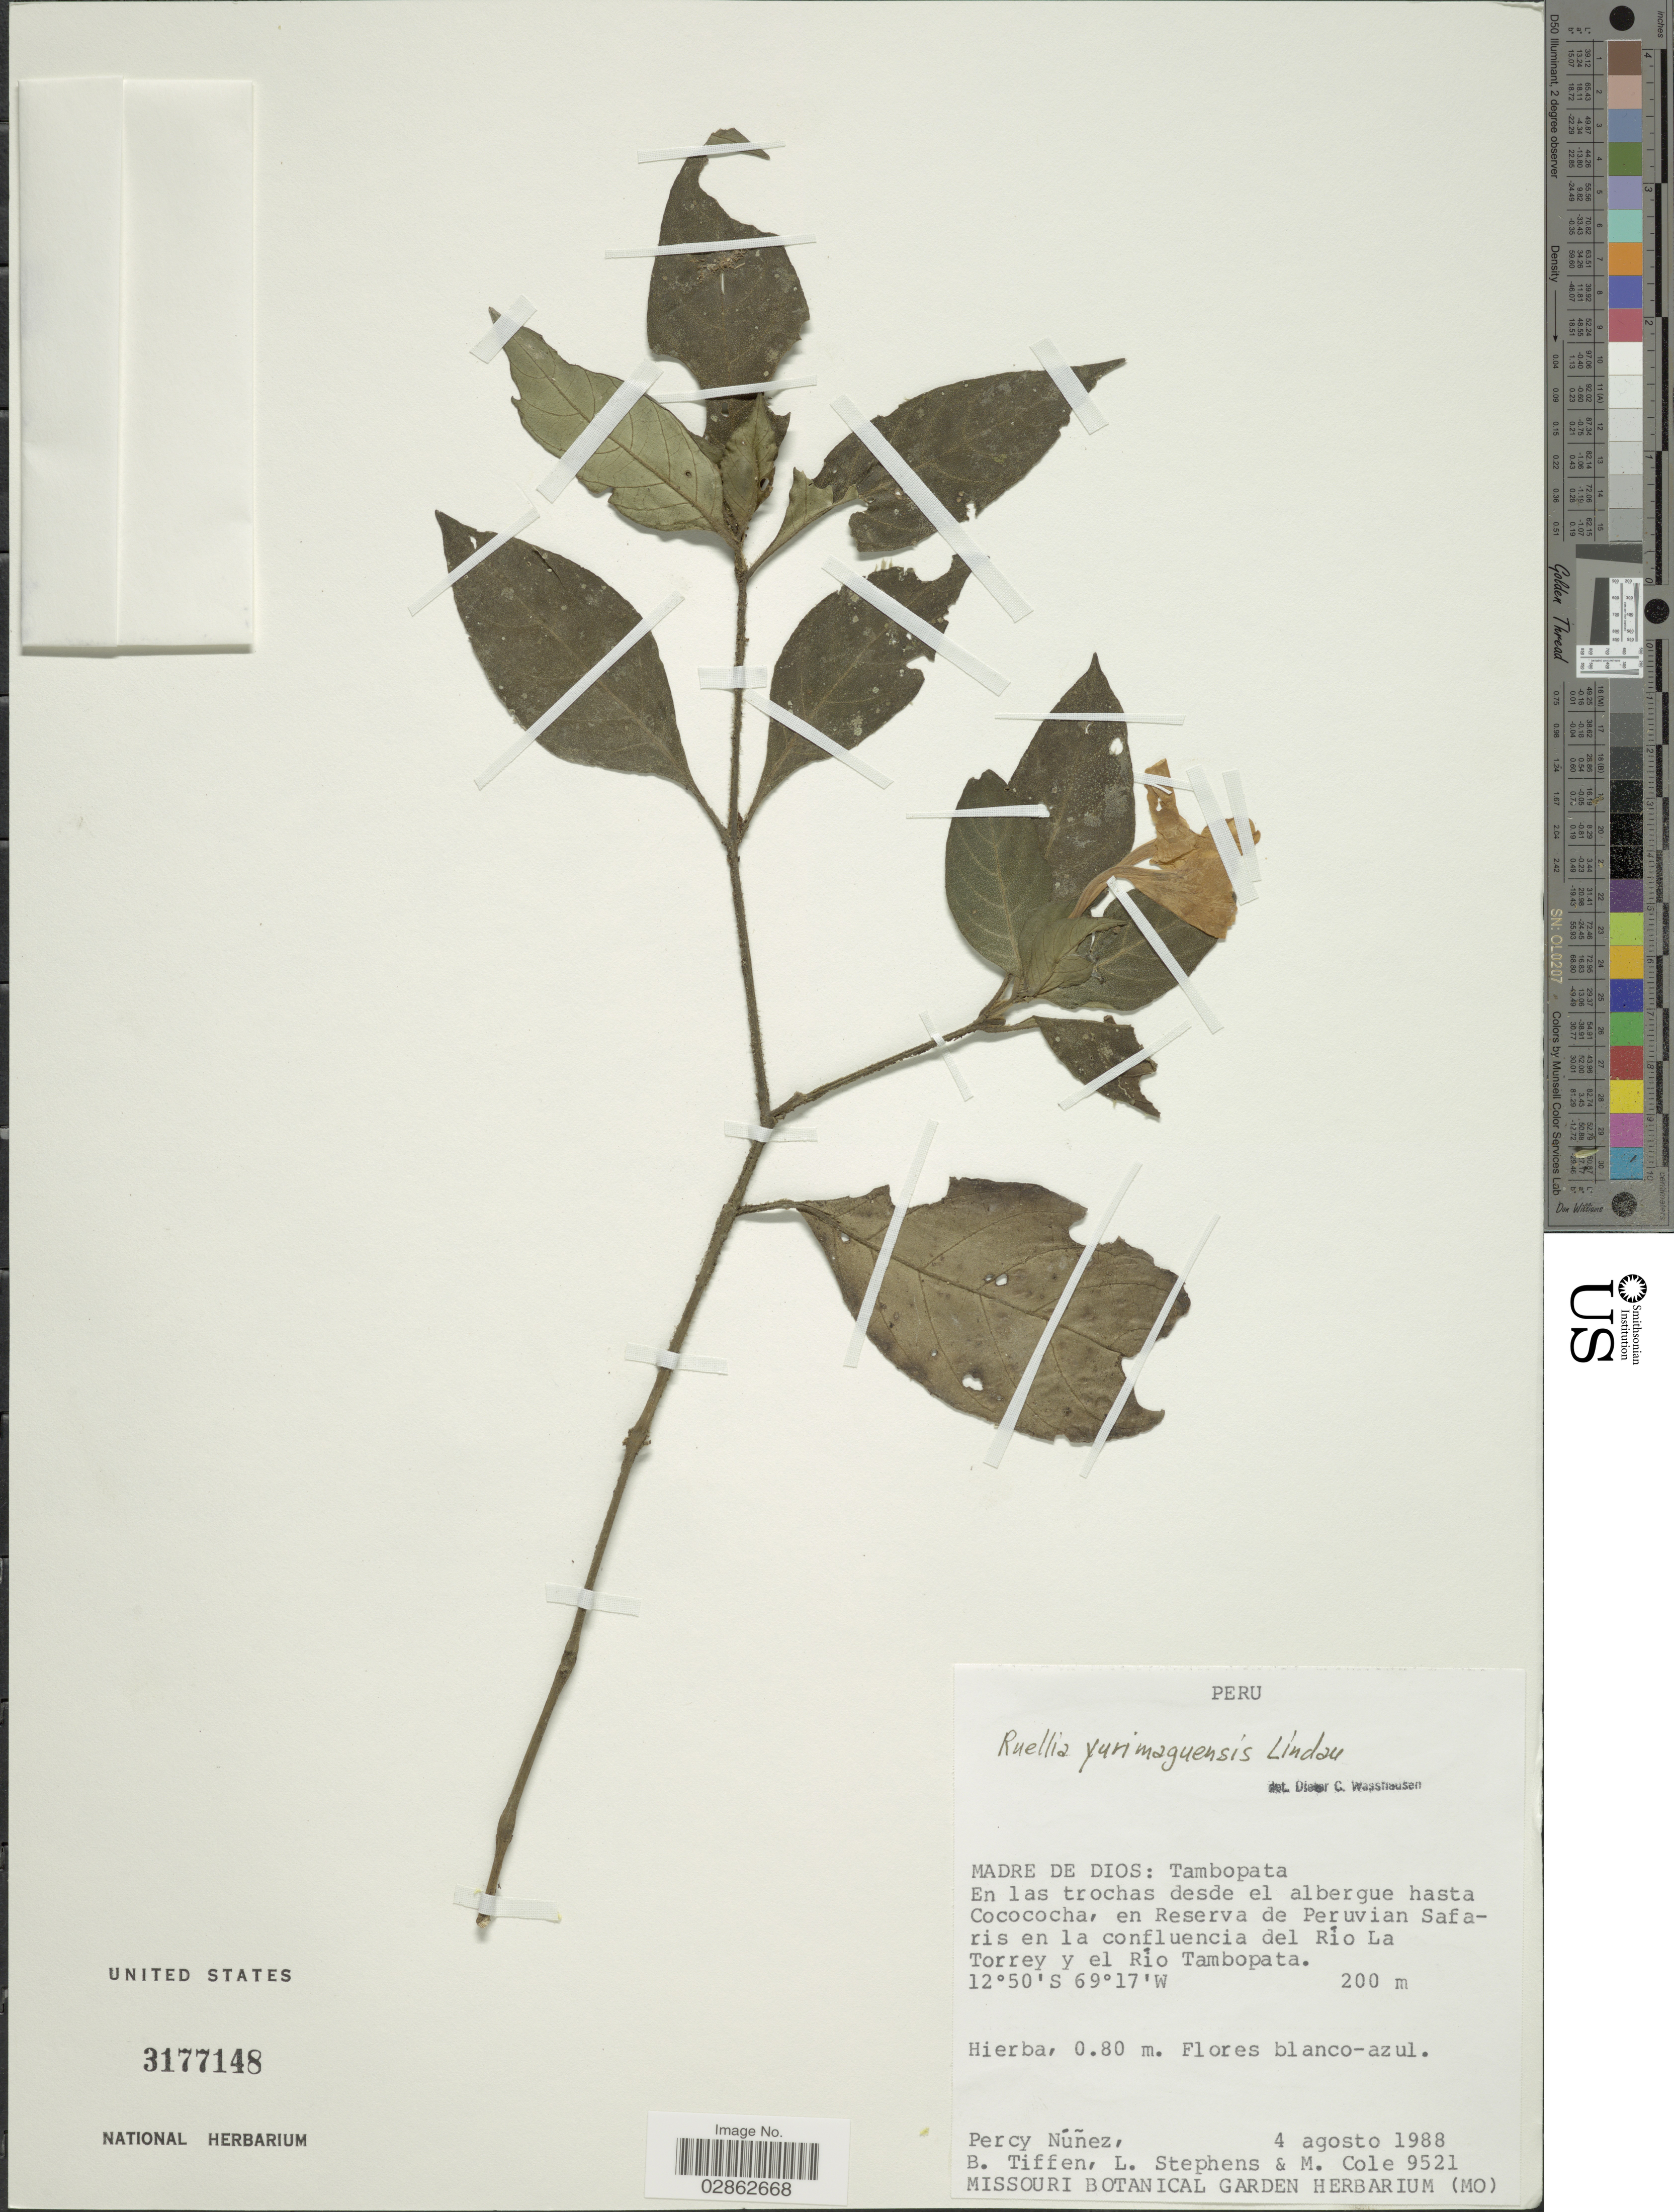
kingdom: Plantae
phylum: Tracheophyta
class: Magnoliopsida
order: Lamiales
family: Acanthaceae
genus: Ruellia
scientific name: Ruellia yurimaguensis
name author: Lindau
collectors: P. Nuñez V., B. Tiffen, L. Stephens & M. Cole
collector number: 9521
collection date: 1988-08-04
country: Peru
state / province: Madre de Dios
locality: Tambopata. En las trochas desde el albergue hasta Cocococha, en Reserva de Peruvian Safaris en la confluencia del Río La Torrey y el Río Tambopata.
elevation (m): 200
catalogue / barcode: US 3177148